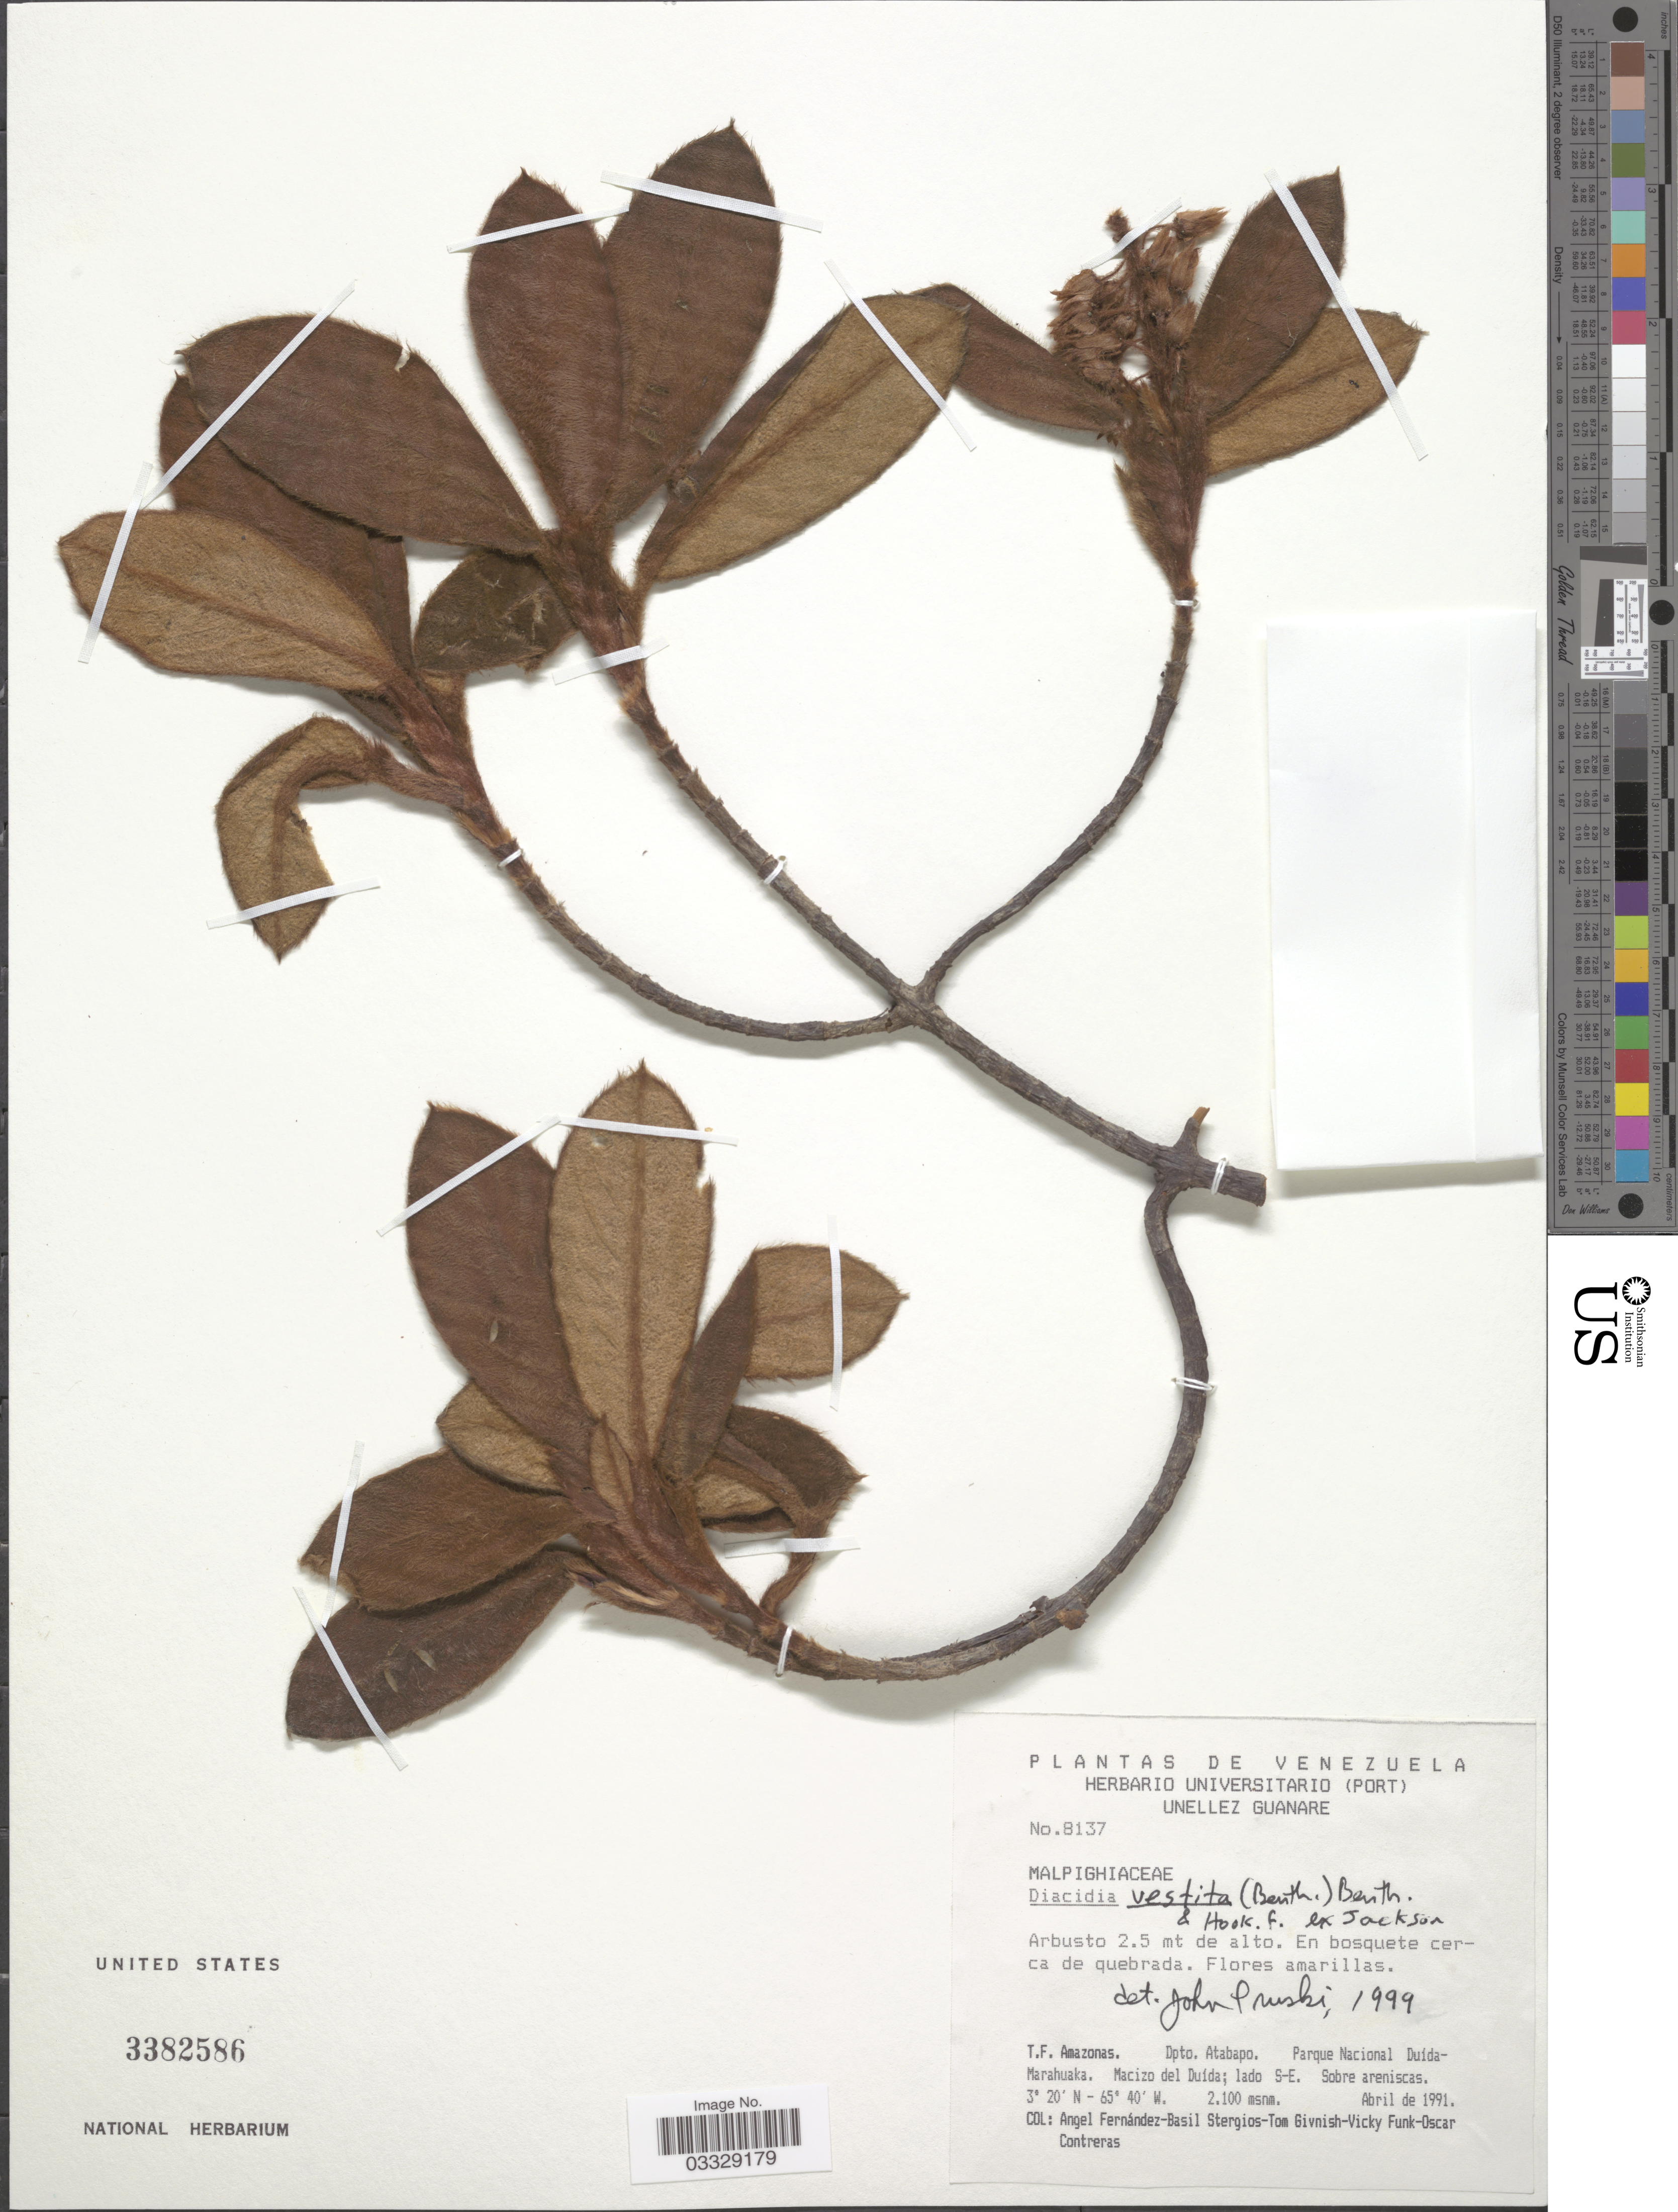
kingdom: Plantae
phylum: Tracheophyta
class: Magnoliopsida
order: Malpighiales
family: Malpighiaceae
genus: Diacidia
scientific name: Diacidia vestita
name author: (Benth.) Benth. & Hook. f. ex B.D. Jacks.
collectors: A. Fernández, B. G. Stergios, T. J. Givnish, V. Funk & O. Contreras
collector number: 8137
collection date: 1991-04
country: Venezuela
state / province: Amazonas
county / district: Atabapo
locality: Parque Nacional Duida-Marahuaka. Macizo del Duída, lado SE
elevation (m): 2100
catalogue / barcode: US 3382586